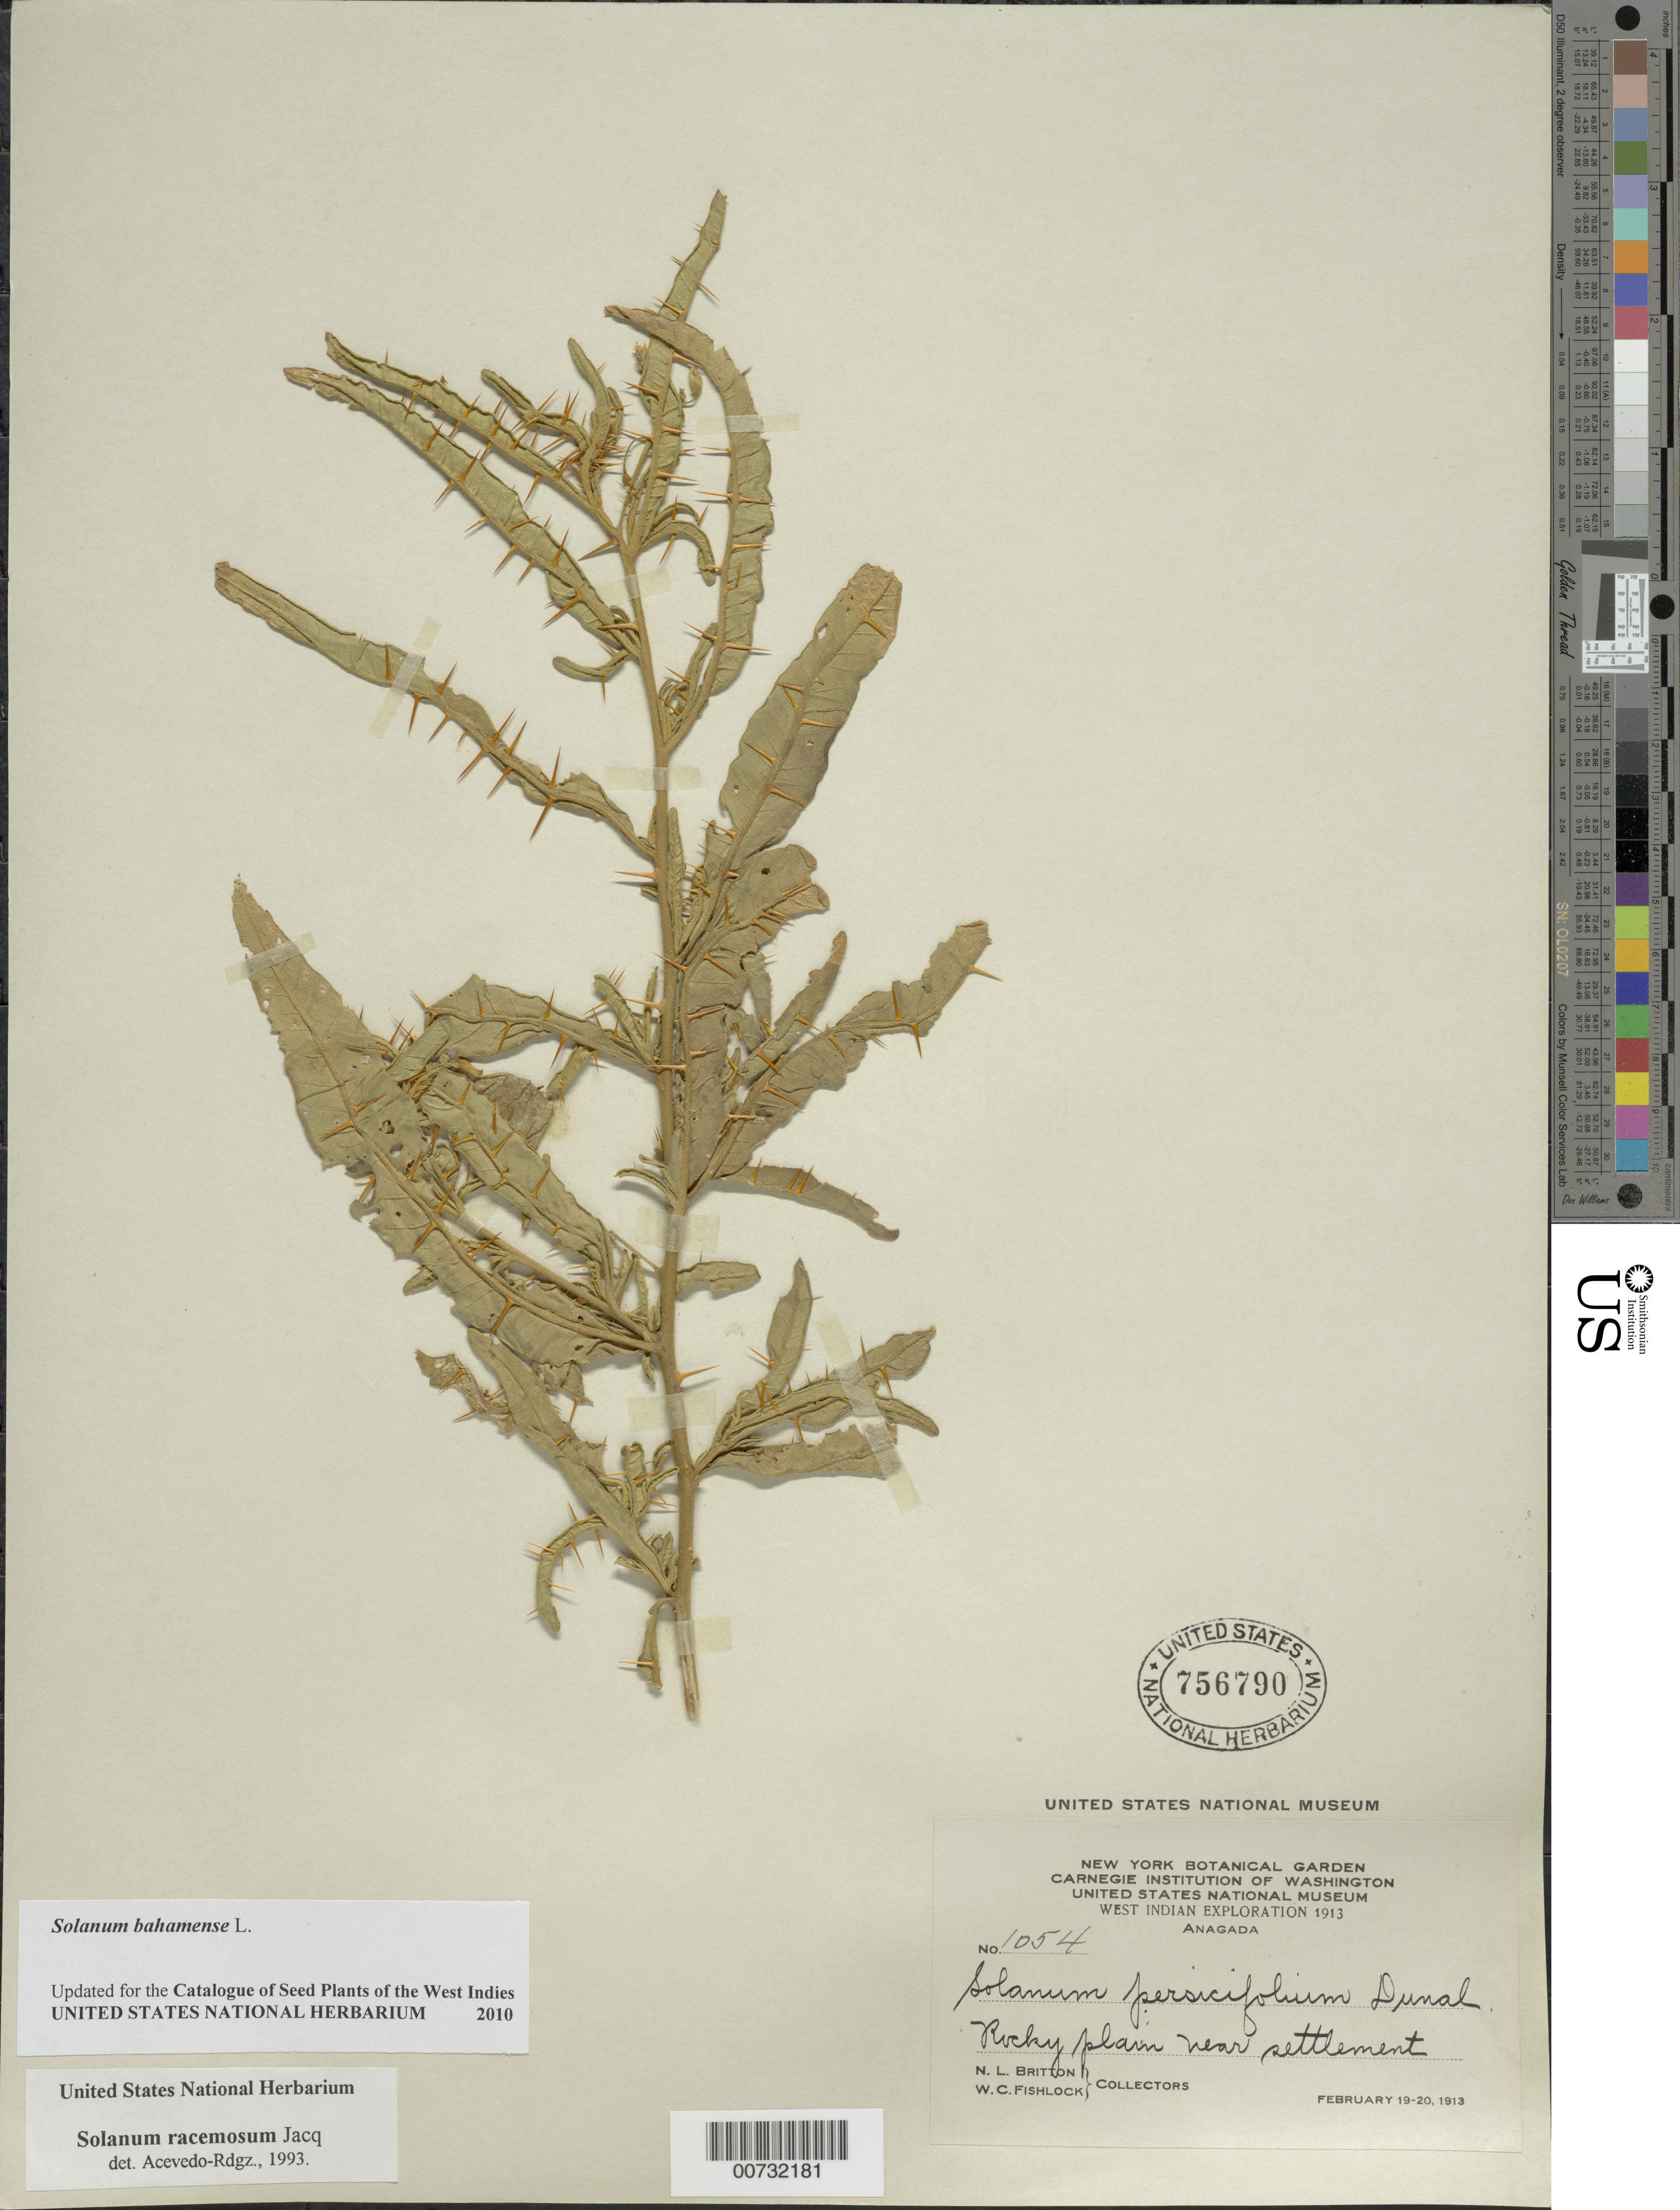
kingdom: Plantae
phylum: Tracheophyta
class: Magnoliopsida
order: Solanales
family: Solanaceae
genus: Solanum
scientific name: Solanum bahamense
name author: L.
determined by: Acevedo-Rodríguez, P., (BOT), Smithsonian Institution - National Museum of Natural History (UNITED STATES)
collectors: N. Britton & W. Fishlock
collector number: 1054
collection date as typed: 19 Feb 1913 and 20 Feb 1913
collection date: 1913-02-19,1913-02-20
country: British Virgin Islands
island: Anegada I.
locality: Settlement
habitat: Rocky plain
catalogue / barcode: US 756790